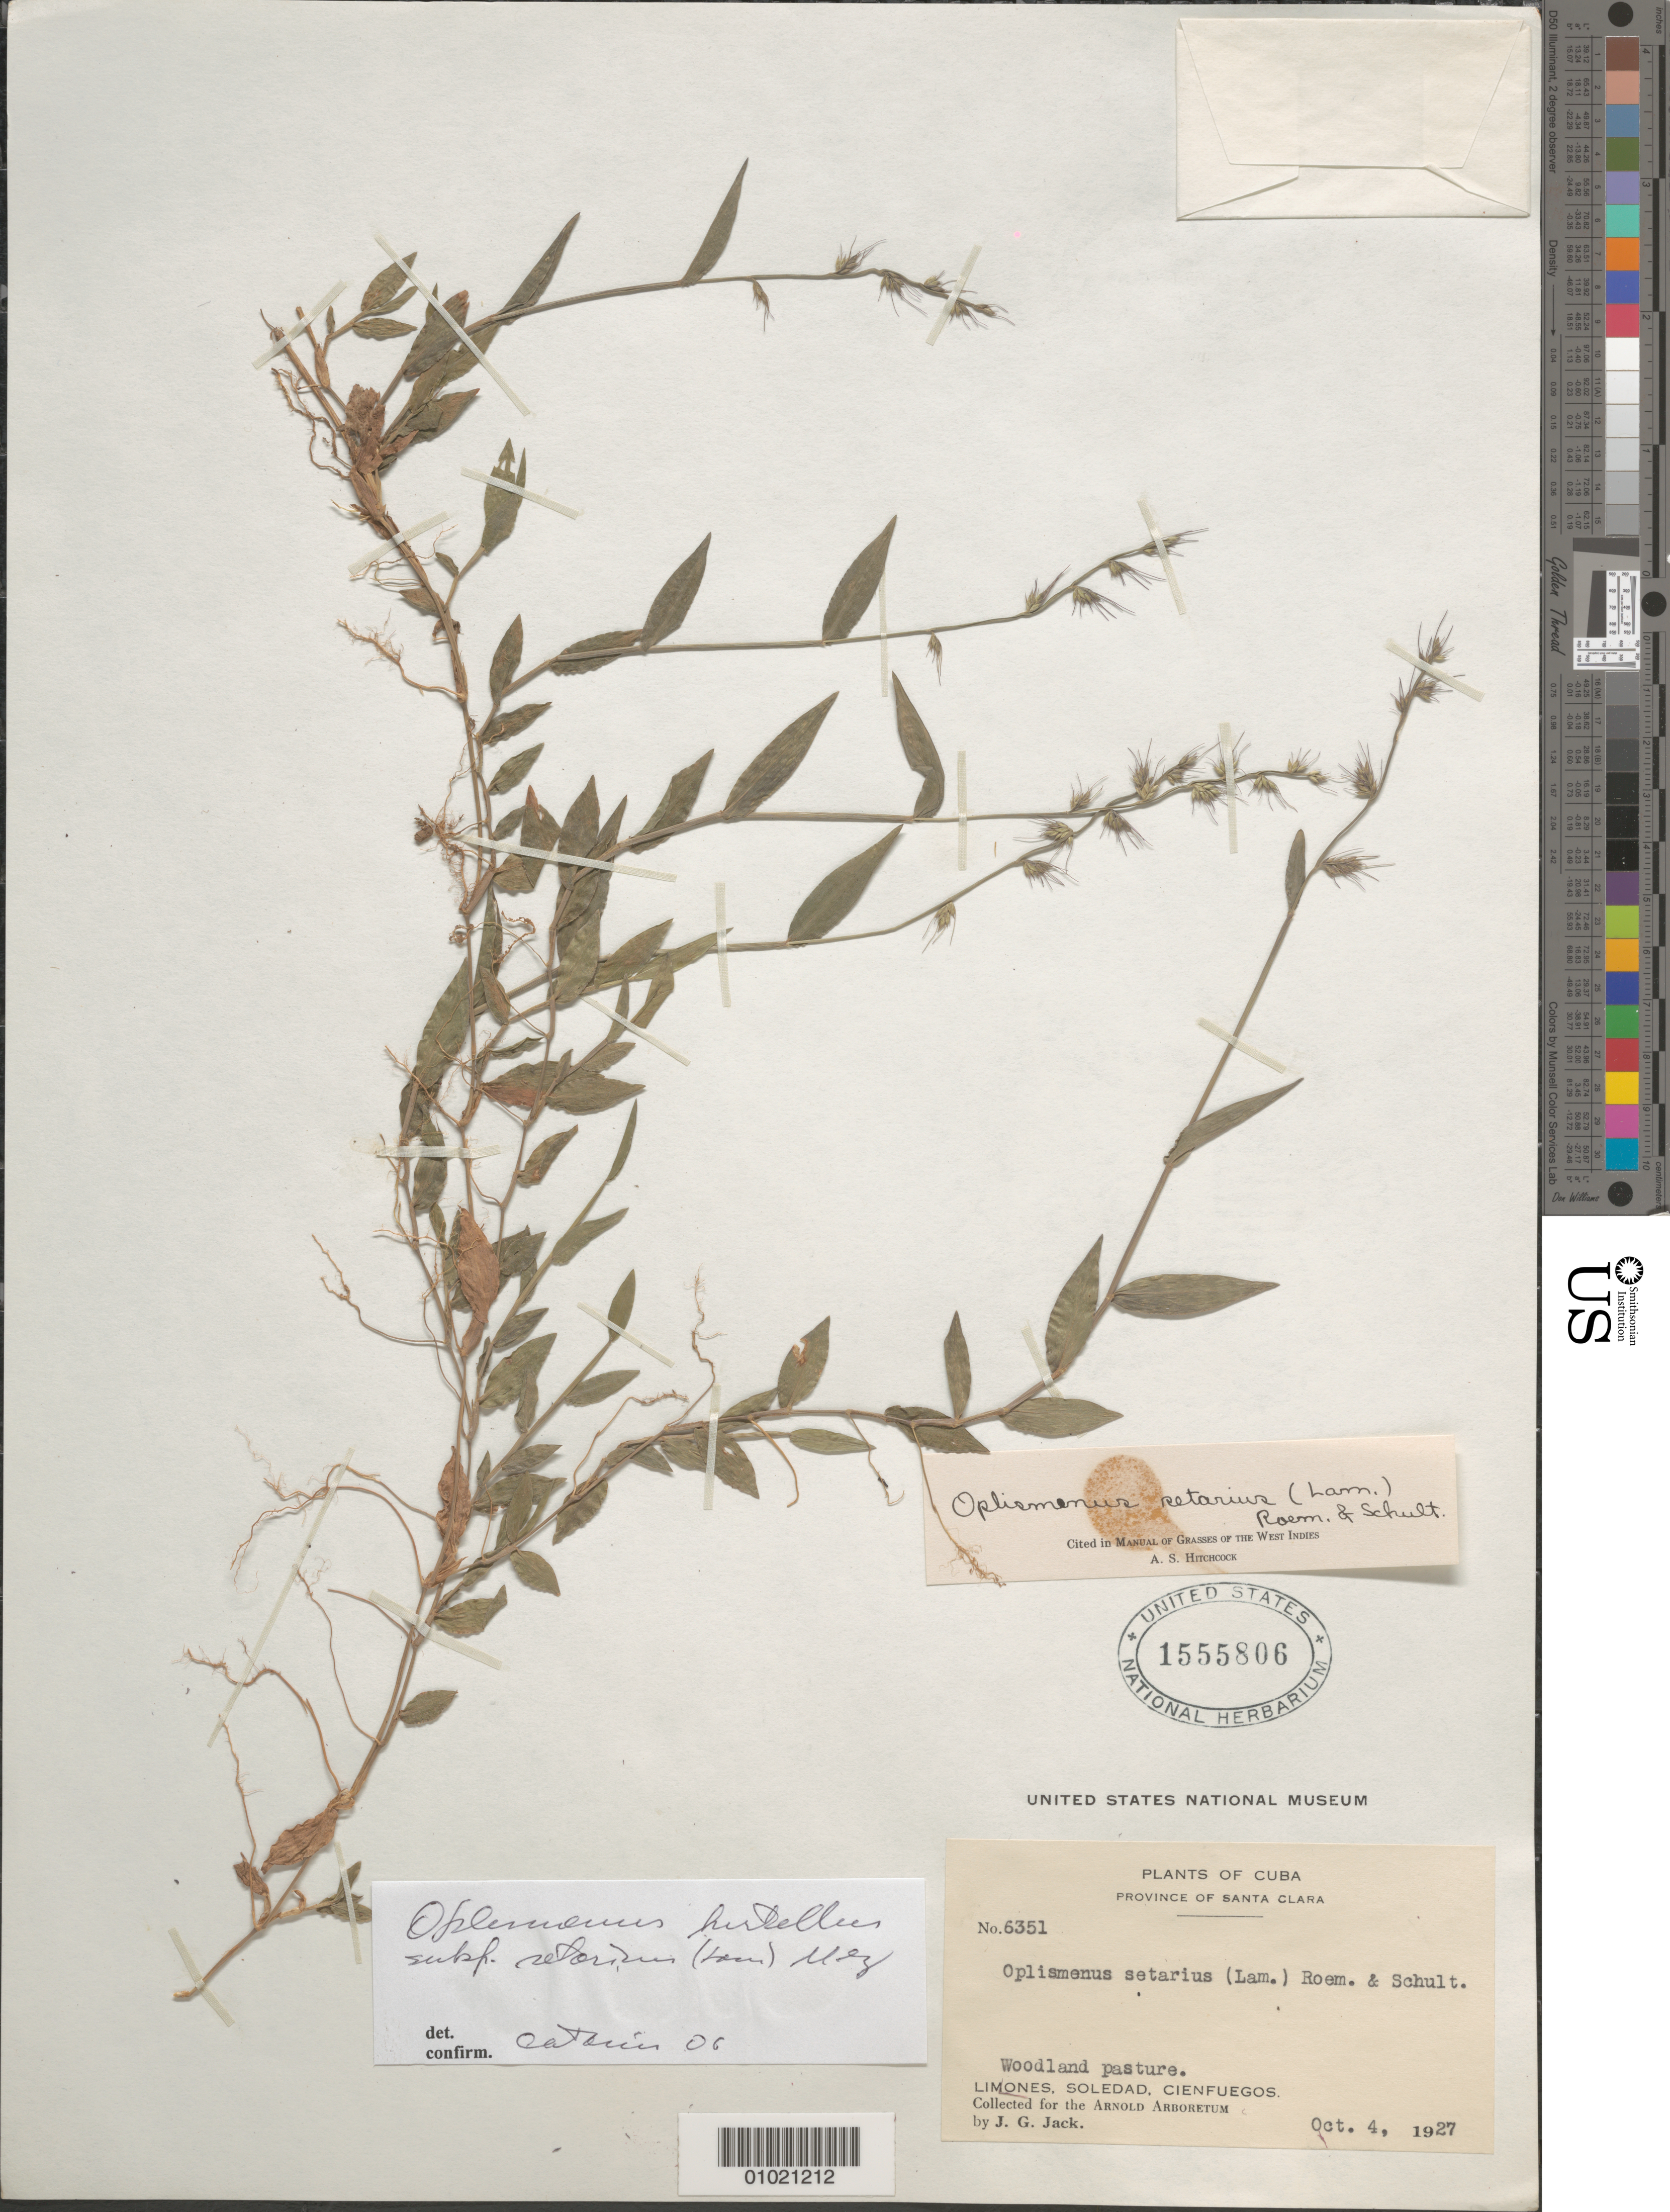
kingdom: Plantae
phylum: Tracheophyta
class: Liliopsida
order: Poales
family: Poaceae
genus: Oplismenus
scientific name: Oplismenus hirtellus subsp. setarius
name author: (Lam.) Mez ex Ekman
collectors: J. G. Jack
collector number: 6351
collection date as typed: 04 Oct 1927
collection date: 1927-10-04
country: Cuba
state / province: Cienfuegos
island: Cuba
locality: Limones, Soledad Woodland pasture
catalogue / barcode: US 1555806